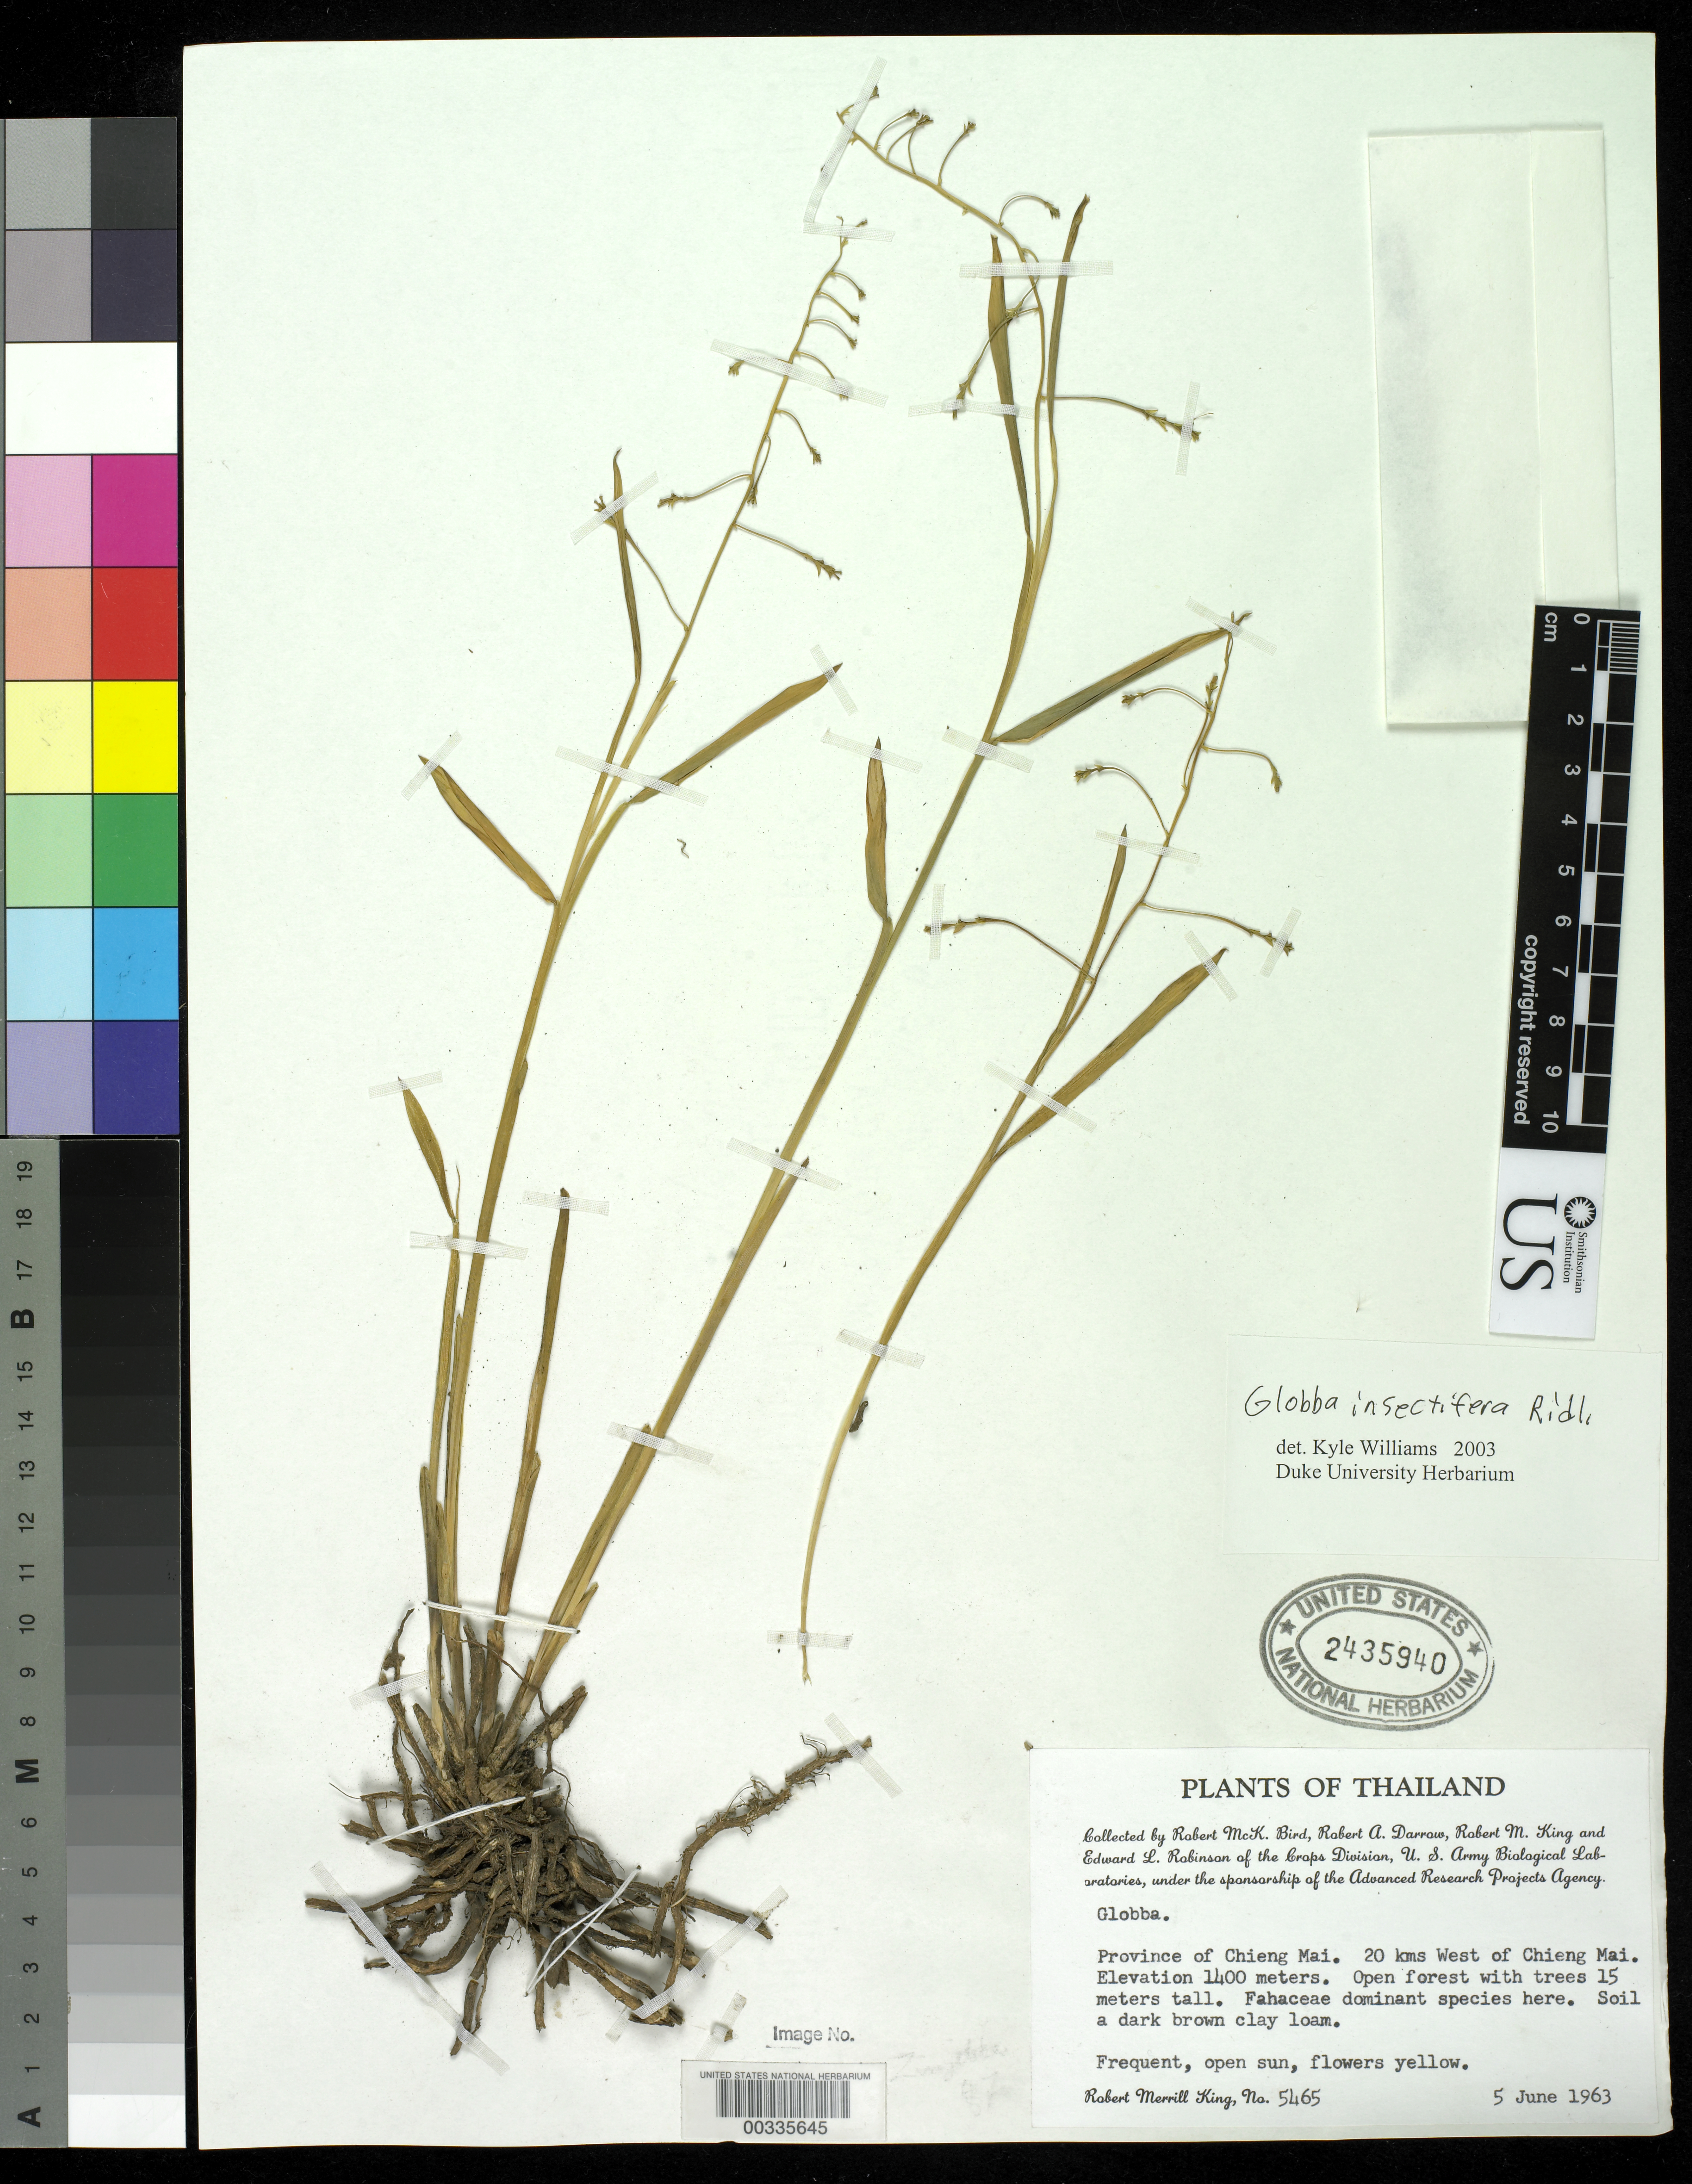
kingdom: Plantae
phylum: Tracheophyta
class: Liliopsida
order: Zingiberales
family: Zingiberaceae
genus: Globba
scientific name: Globba insectifera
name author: Ridl.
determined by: Williams, K. J.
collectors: R. M. King, R. M. Bird, R. A. Darrow & E. L. Robinson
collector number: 5465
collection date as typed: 05 Jun 1963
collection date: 1963-06-05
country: Thailand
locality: Prov of chieng mai, 20 km w of chieng mai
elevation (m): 1400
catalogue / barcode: US 2435940